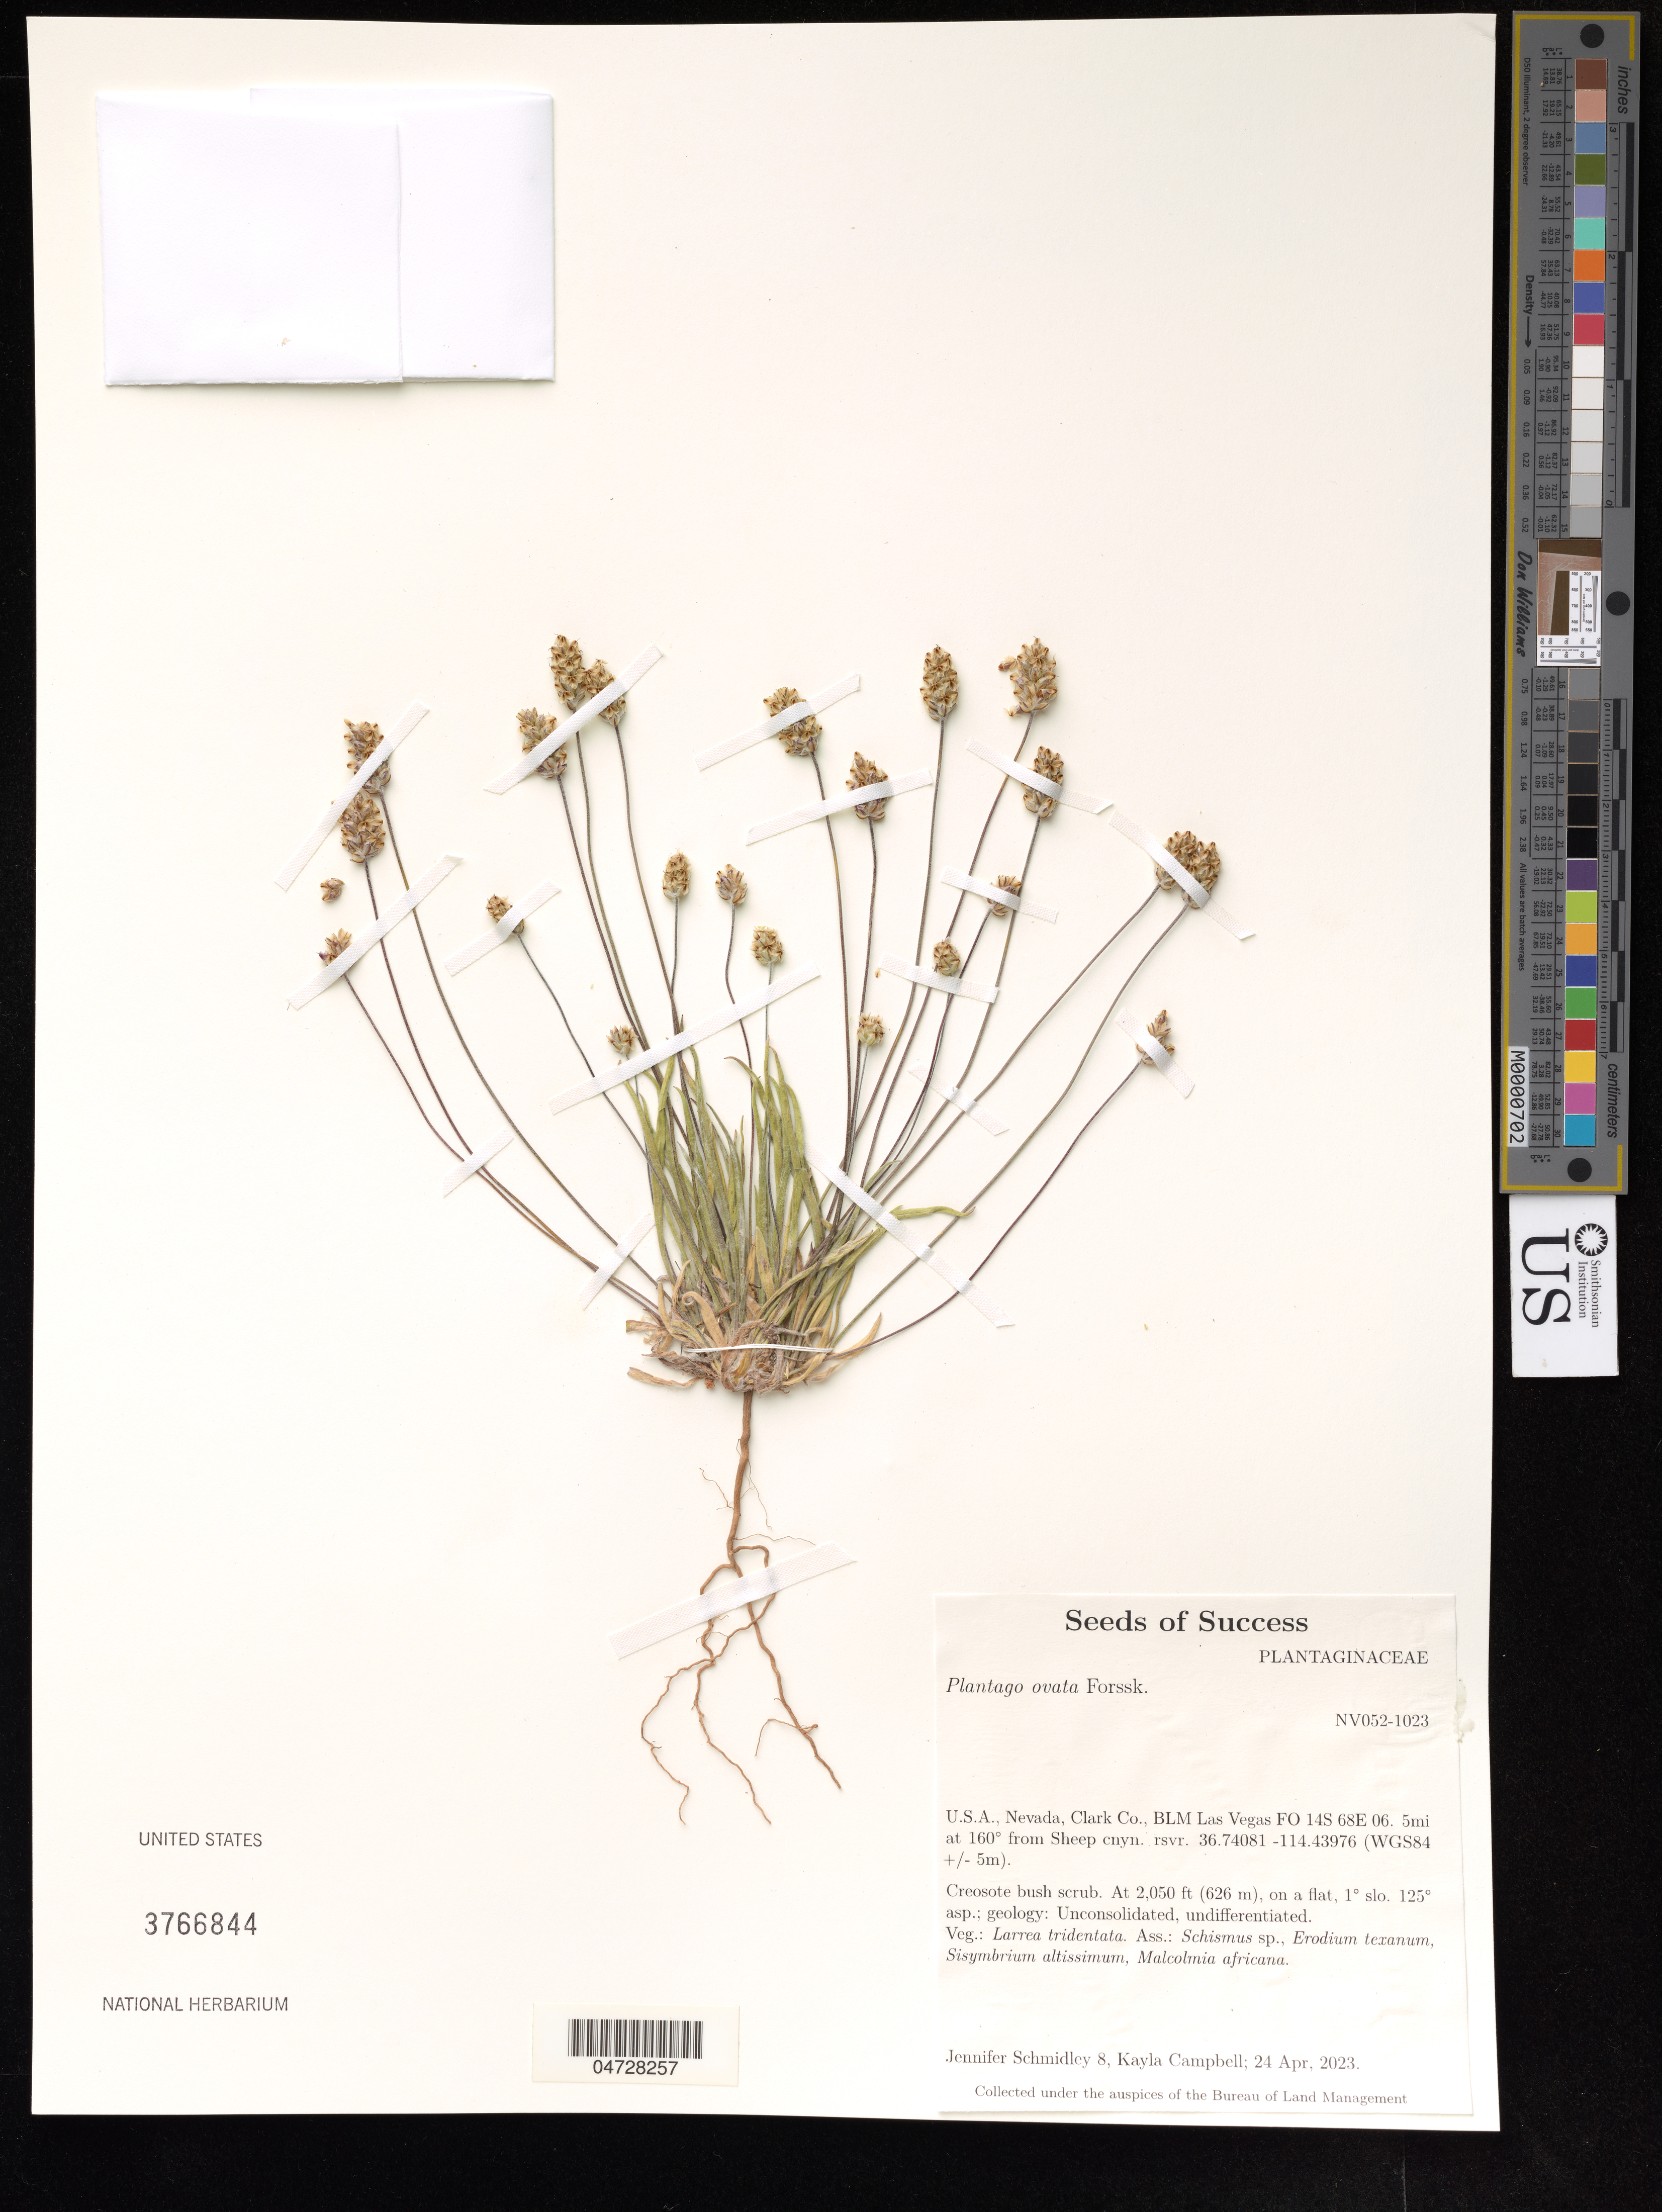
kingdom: Plantae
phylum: Tracheophyta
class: Magnoliopsida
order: Lamiales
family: Plantaginaceae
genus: Plantago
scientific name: Plantago ovata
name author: Forssk.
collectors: J. Schmidley & K. Campbell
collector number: NV052-1023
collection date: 2023-04-24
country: United States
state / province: Nevada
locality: Clark Co., BLM Las Vegas FO 14S 68E o6. 5mi at 160° from Sheep cnyn.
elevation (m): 625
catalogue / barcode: US 3766844